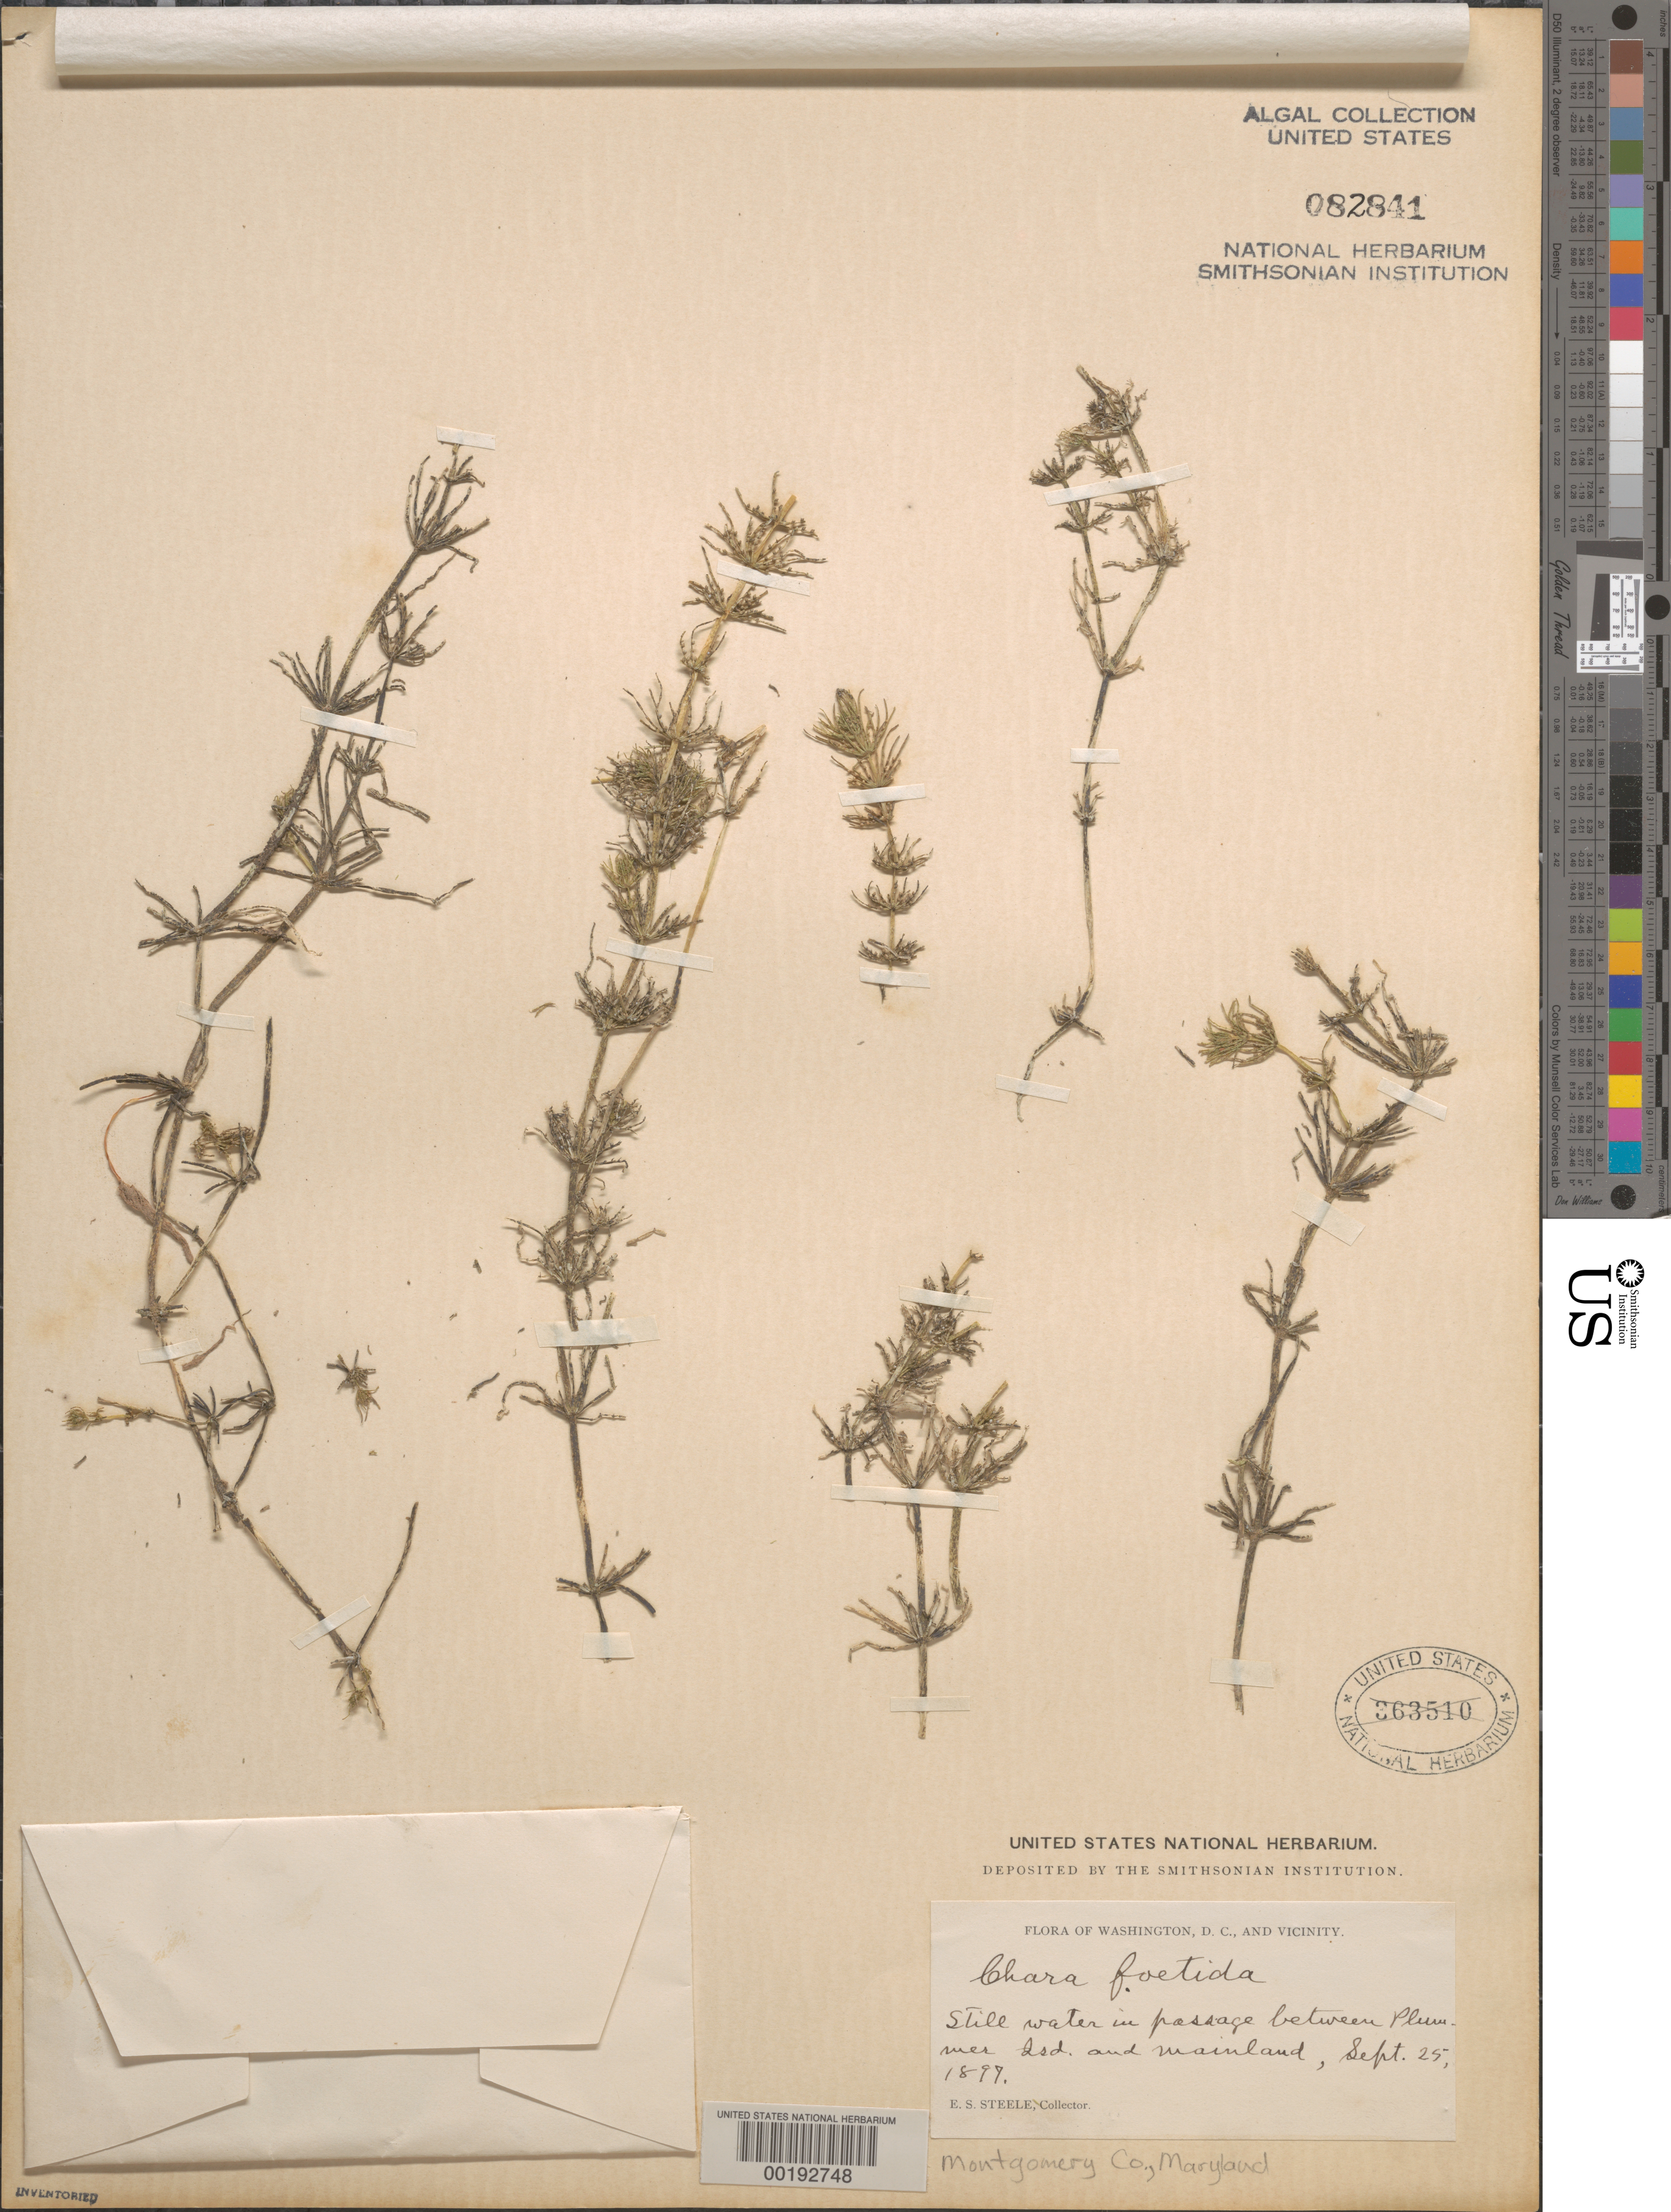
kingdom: Plantae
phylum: Charophyta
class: Charophyceae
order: Charales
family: Characeae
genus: Chara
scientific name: Chara vulgaris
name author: L.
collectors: E. Steele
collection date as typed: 25 Sep 1897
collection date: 1897-09-25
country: United States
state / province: Maryland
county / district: Montgomery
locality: Between Plummer's Island and mainland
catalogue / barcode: US 82841